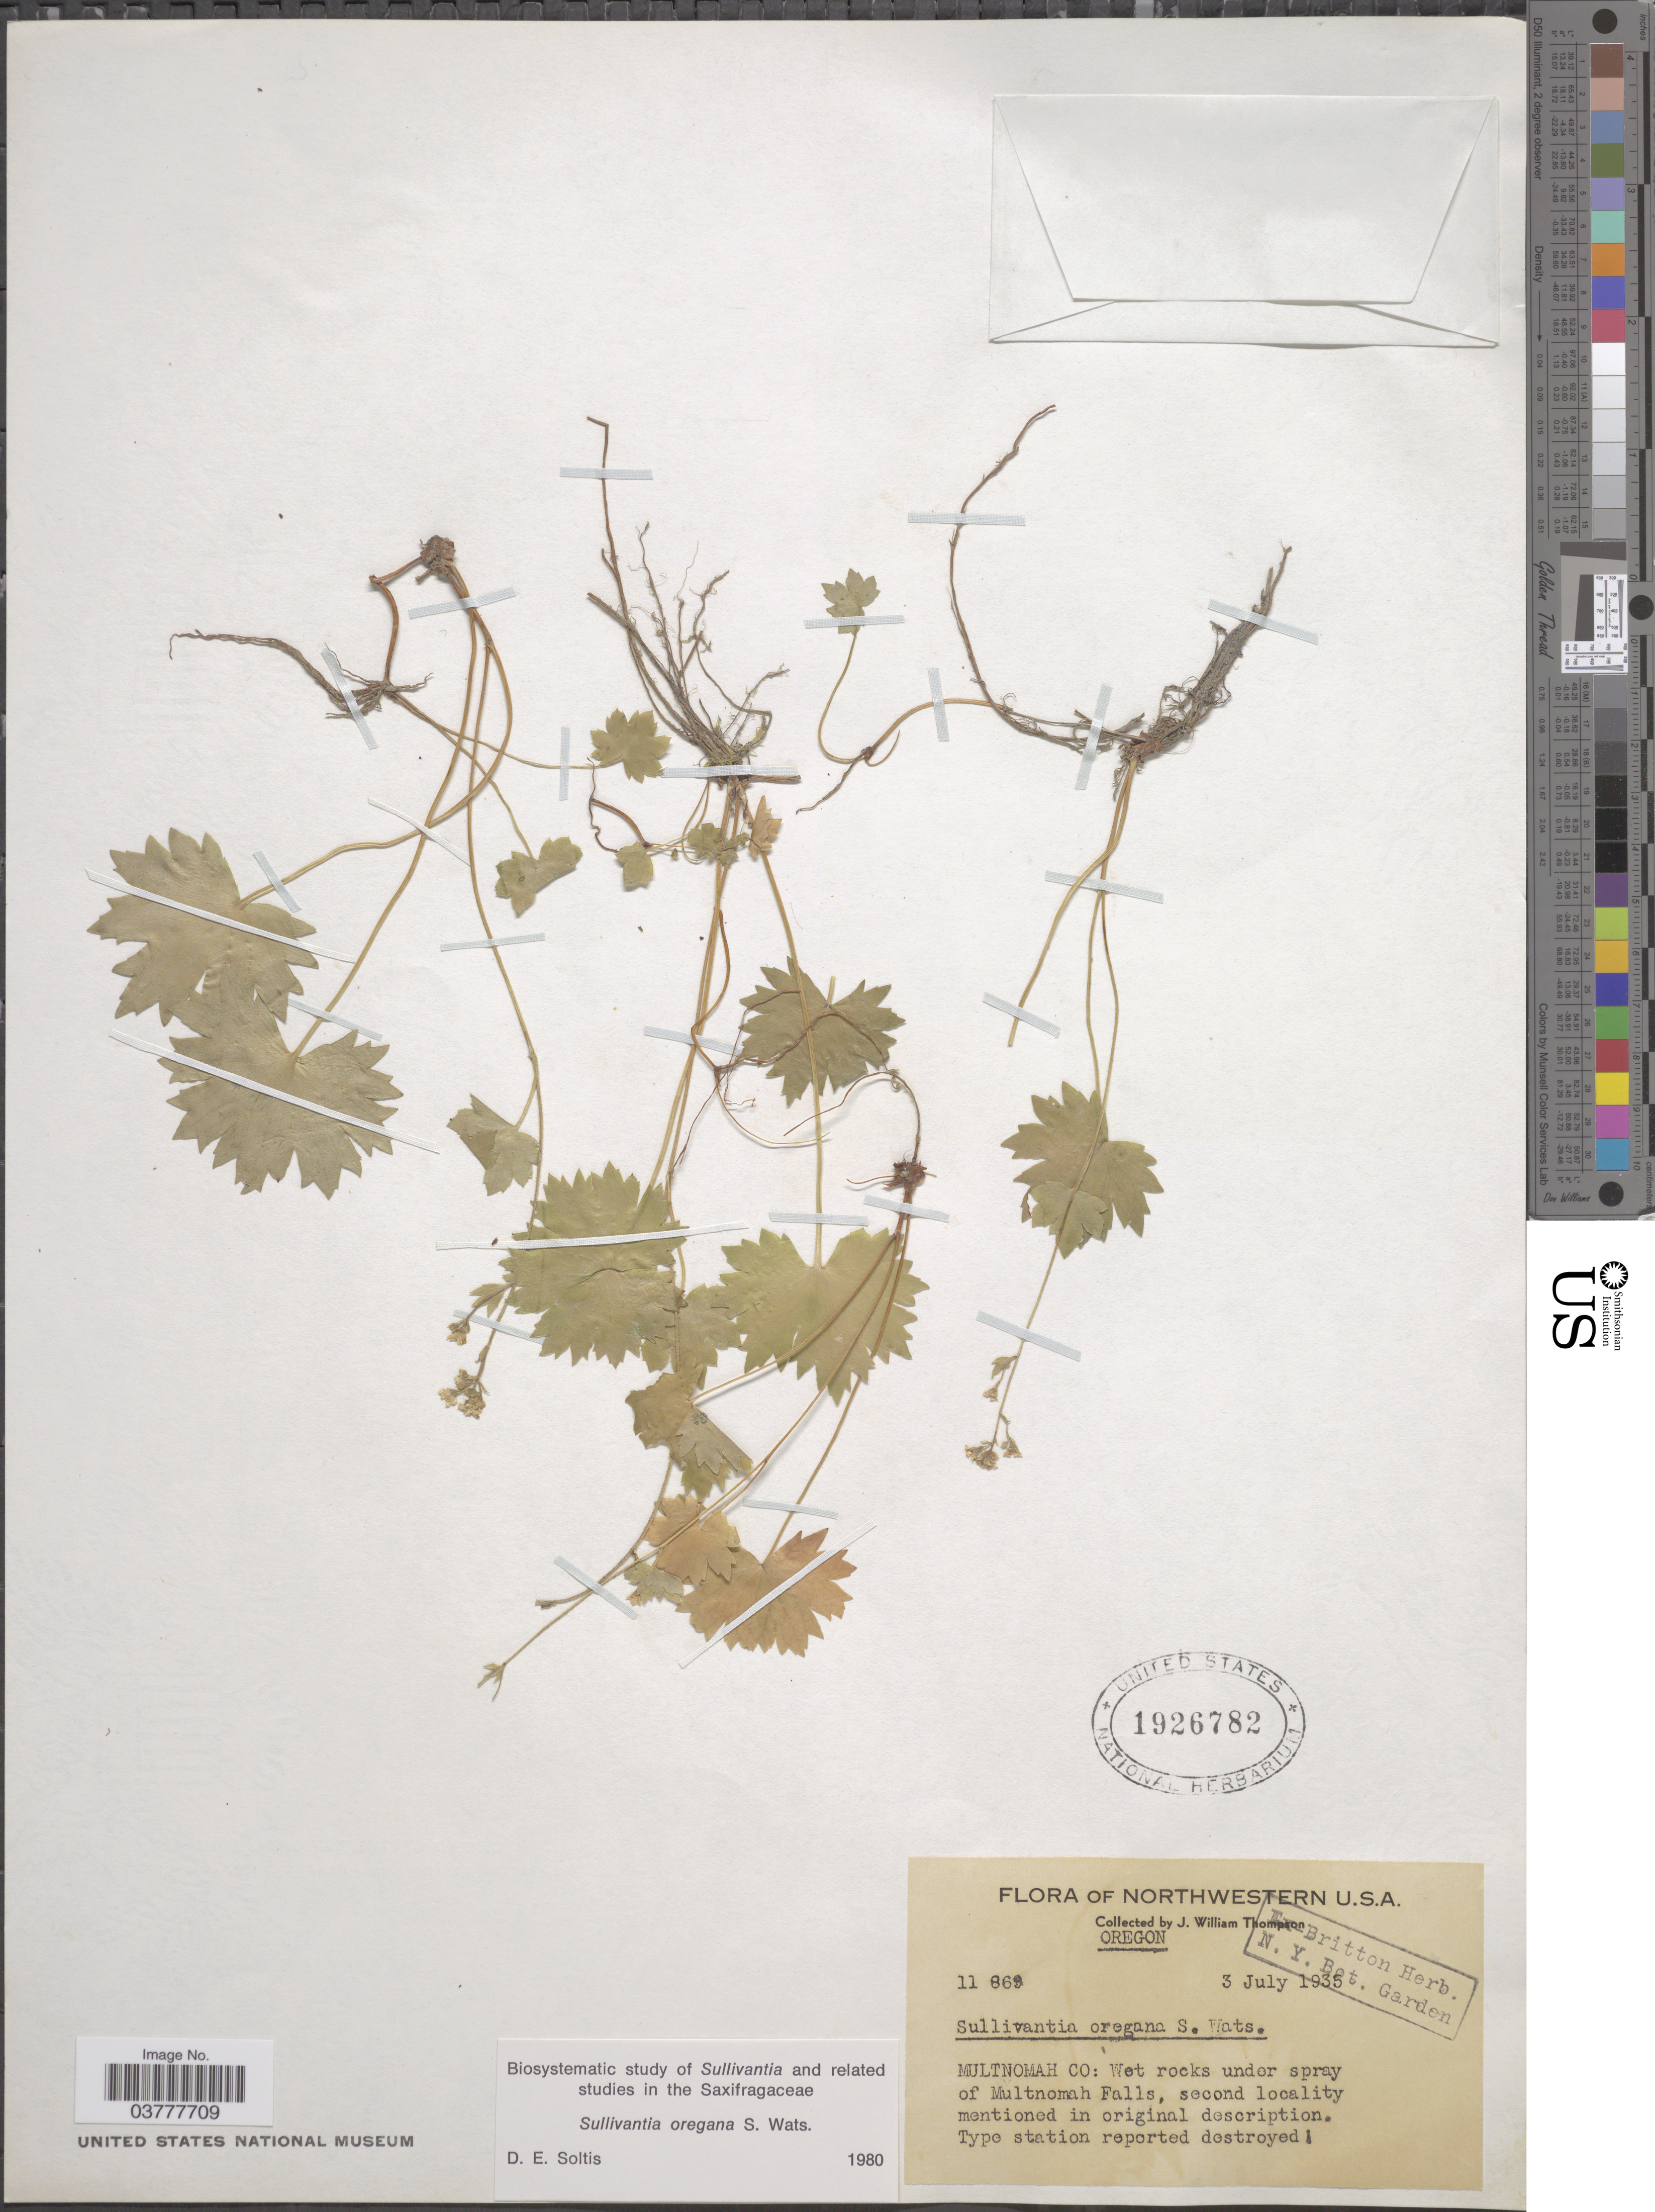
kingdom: Plantae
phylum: Tracheophyta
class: Magnoliopsida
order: Saxifragales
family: Saxifragaceae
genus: Sullivantia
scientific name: Sullivantia oregana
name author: S. Watson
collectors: J. W. Thompson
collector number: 11 863*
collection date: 1935-07-03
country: United States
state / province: Oregon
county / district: Multnomah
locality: Northwestern U.S.A. Multnomah Co: Wet rocks under spray of Multnomah Falls.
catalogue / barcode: US 1926782